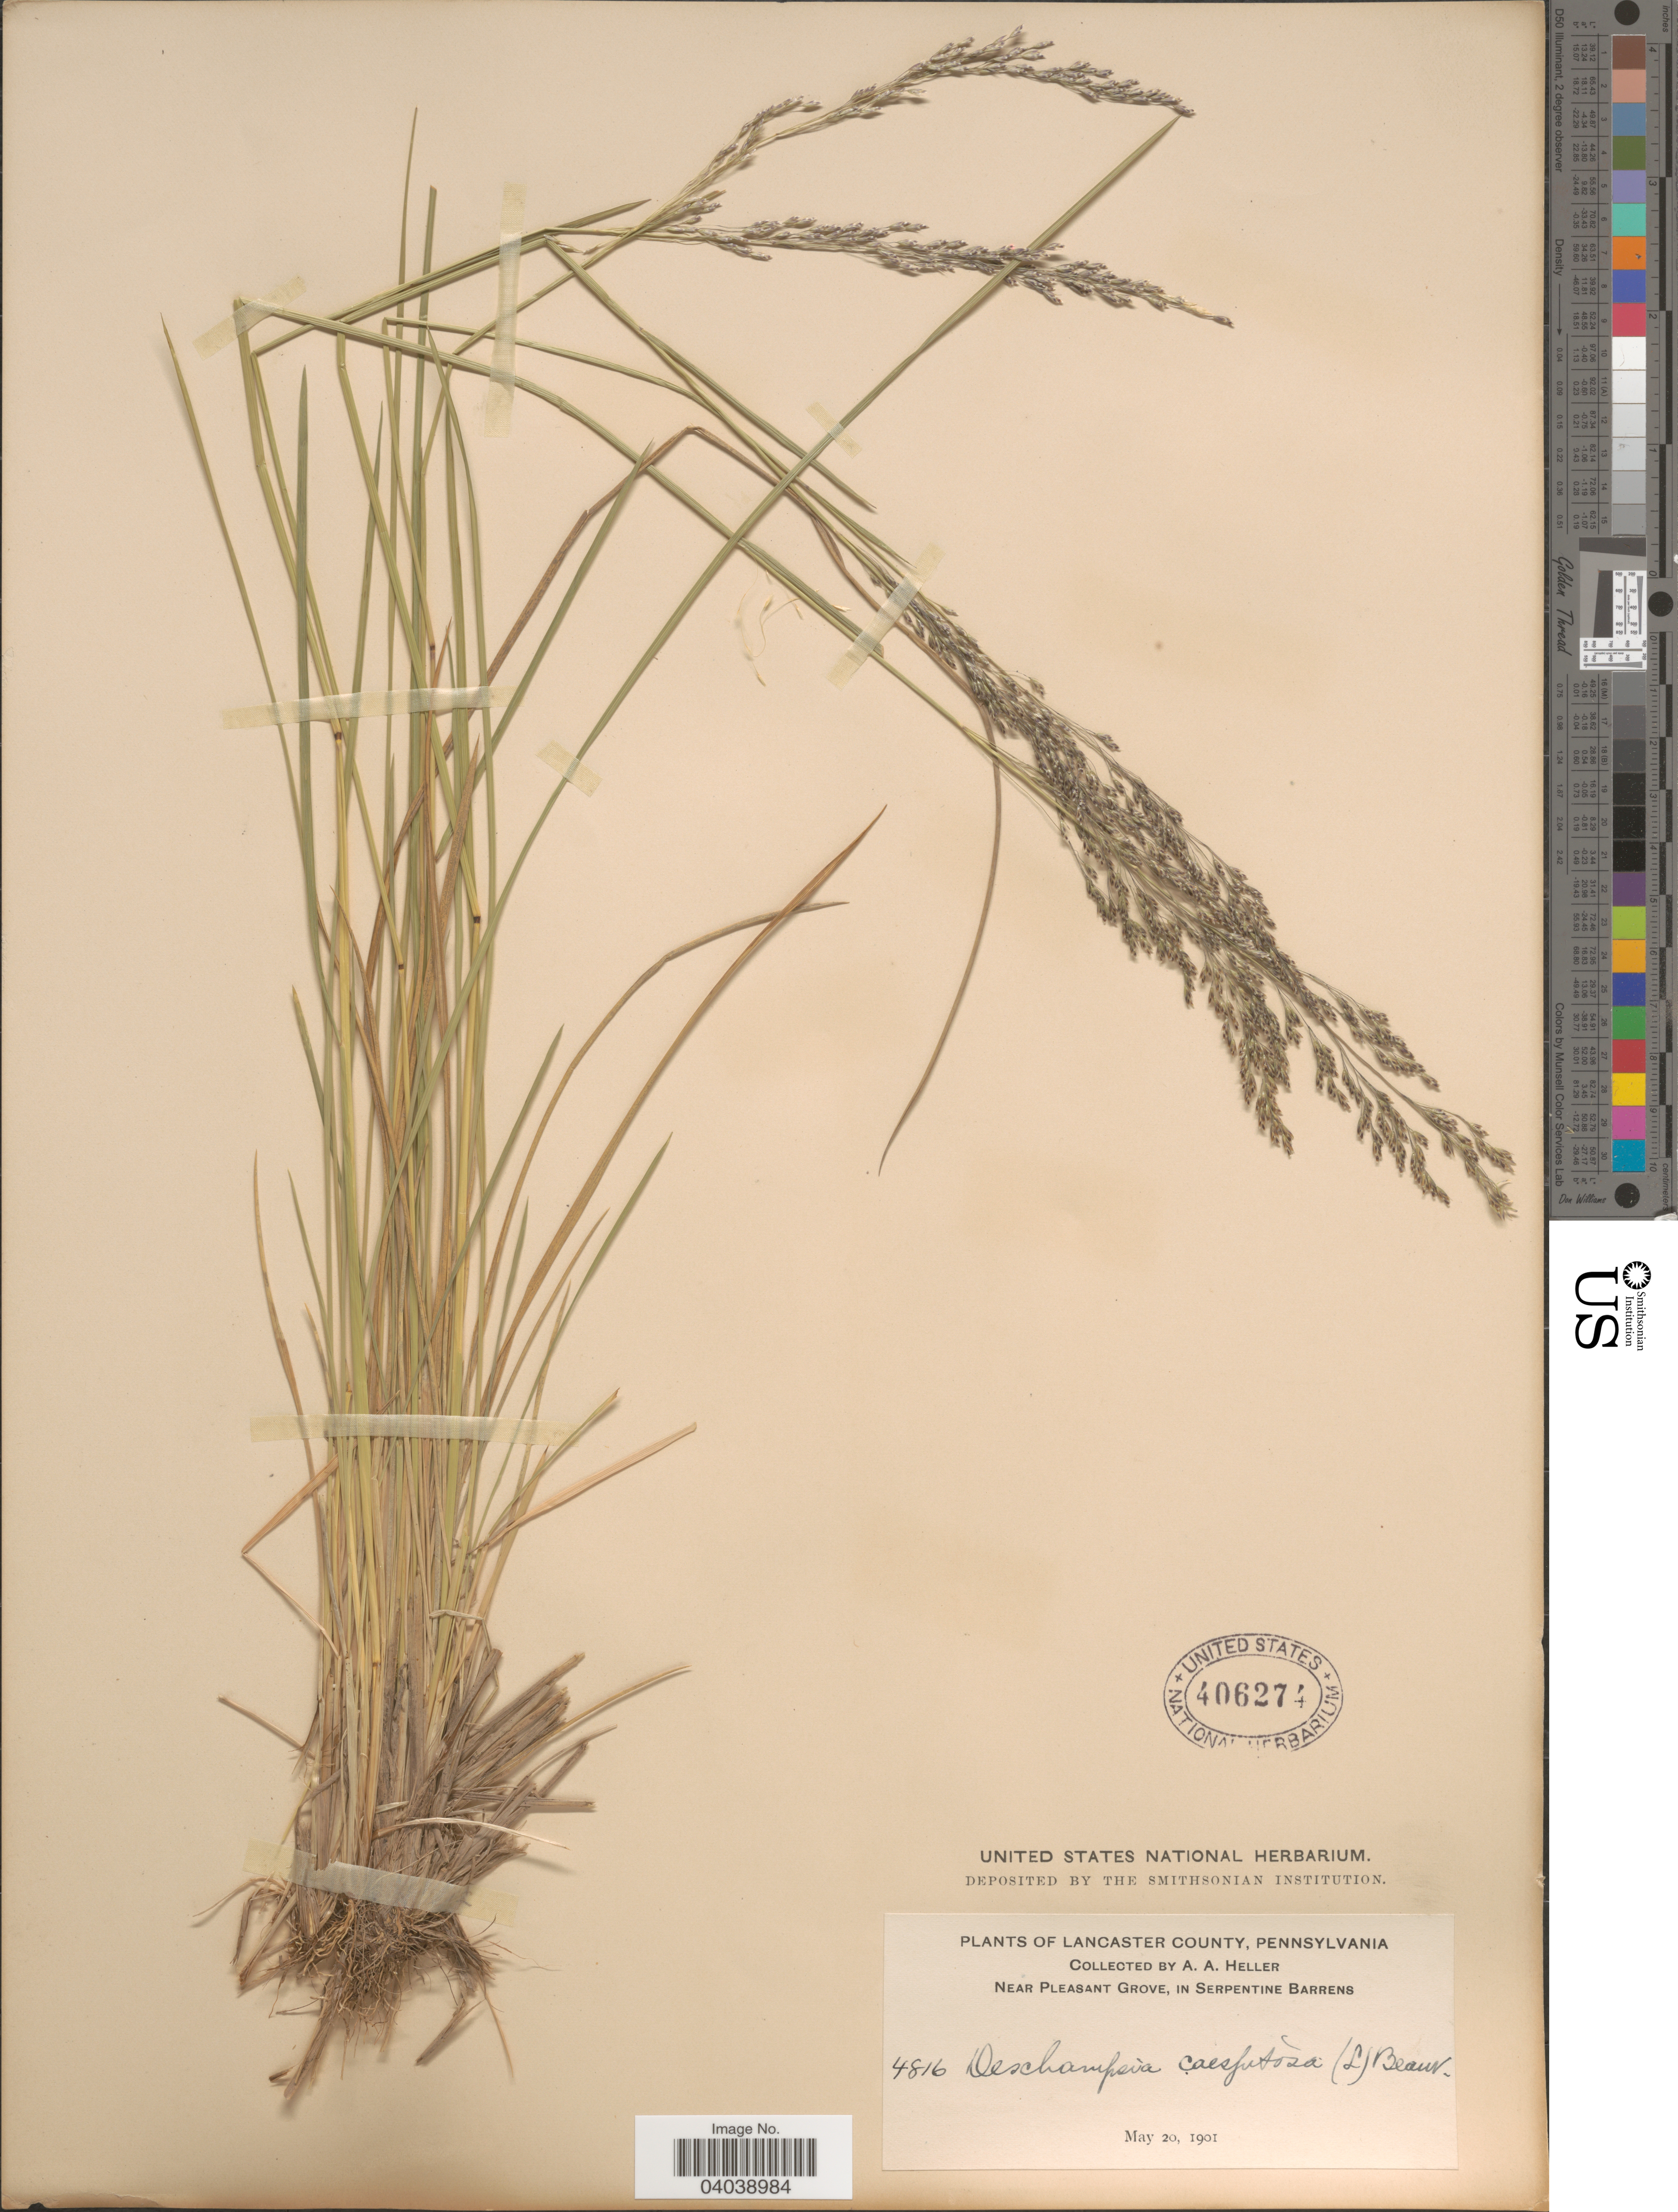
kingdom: Plantae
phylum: Tracheophyta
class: Liliopsida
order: Poales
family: Poaceae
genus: Deschampsia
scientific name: Deschampsia cespitosa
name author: (L.) P. Beauv.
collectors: A. A. Heller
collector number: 4816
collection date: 1901-05-20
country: United States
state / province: Pennsylvania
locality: Lancaster County. Near Pleasant Grove, in Serpentine Barrens.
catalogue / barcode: US 406274